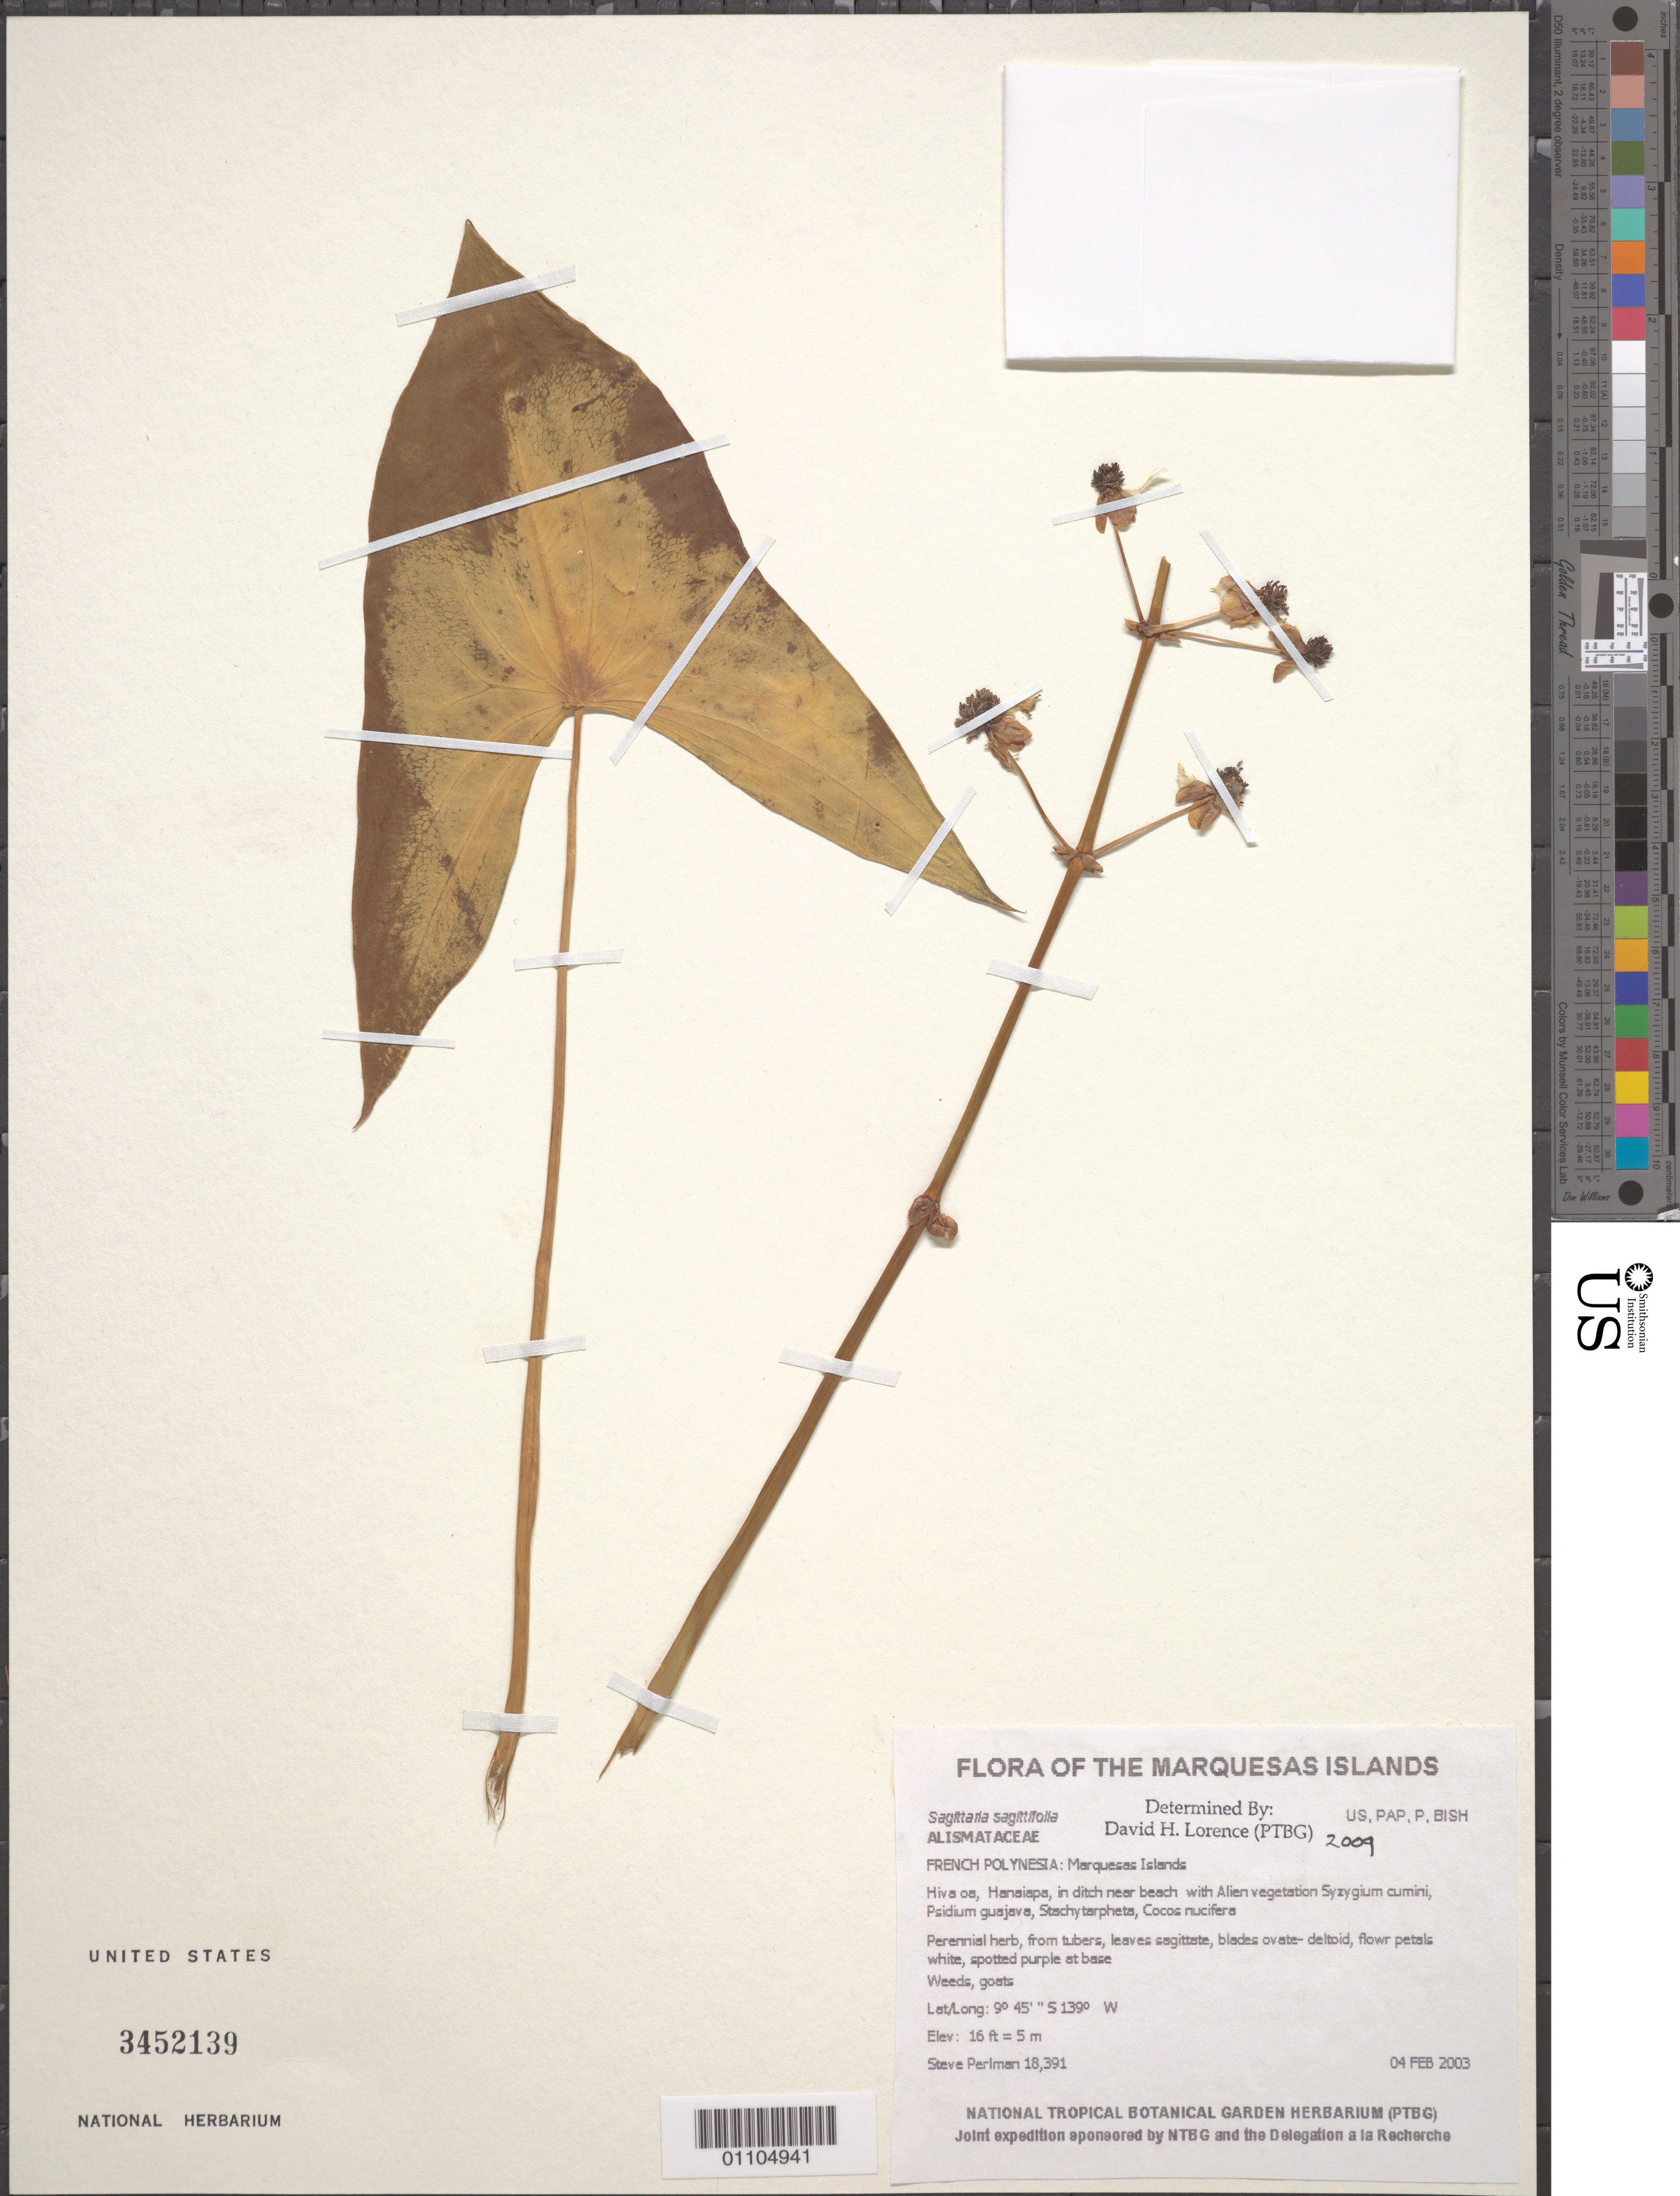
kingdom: Plantae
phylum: Tracheophyta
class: Liliopsida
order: Alismatales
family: Alismataceae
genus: Sagittaria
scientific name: Sagittaria sagittifolia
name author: L.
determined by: Lorence, David H., (PTBG), National Tropical Botanical Garden (UNITED STATES)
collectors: S. P. Perlman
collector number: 18391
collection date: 2003-02-04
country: French Polynesia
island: Hiva Oa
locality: Hanaiapa, in ditch near beach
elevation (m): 5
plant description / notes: Weeds, goats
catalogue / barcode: US 3452139